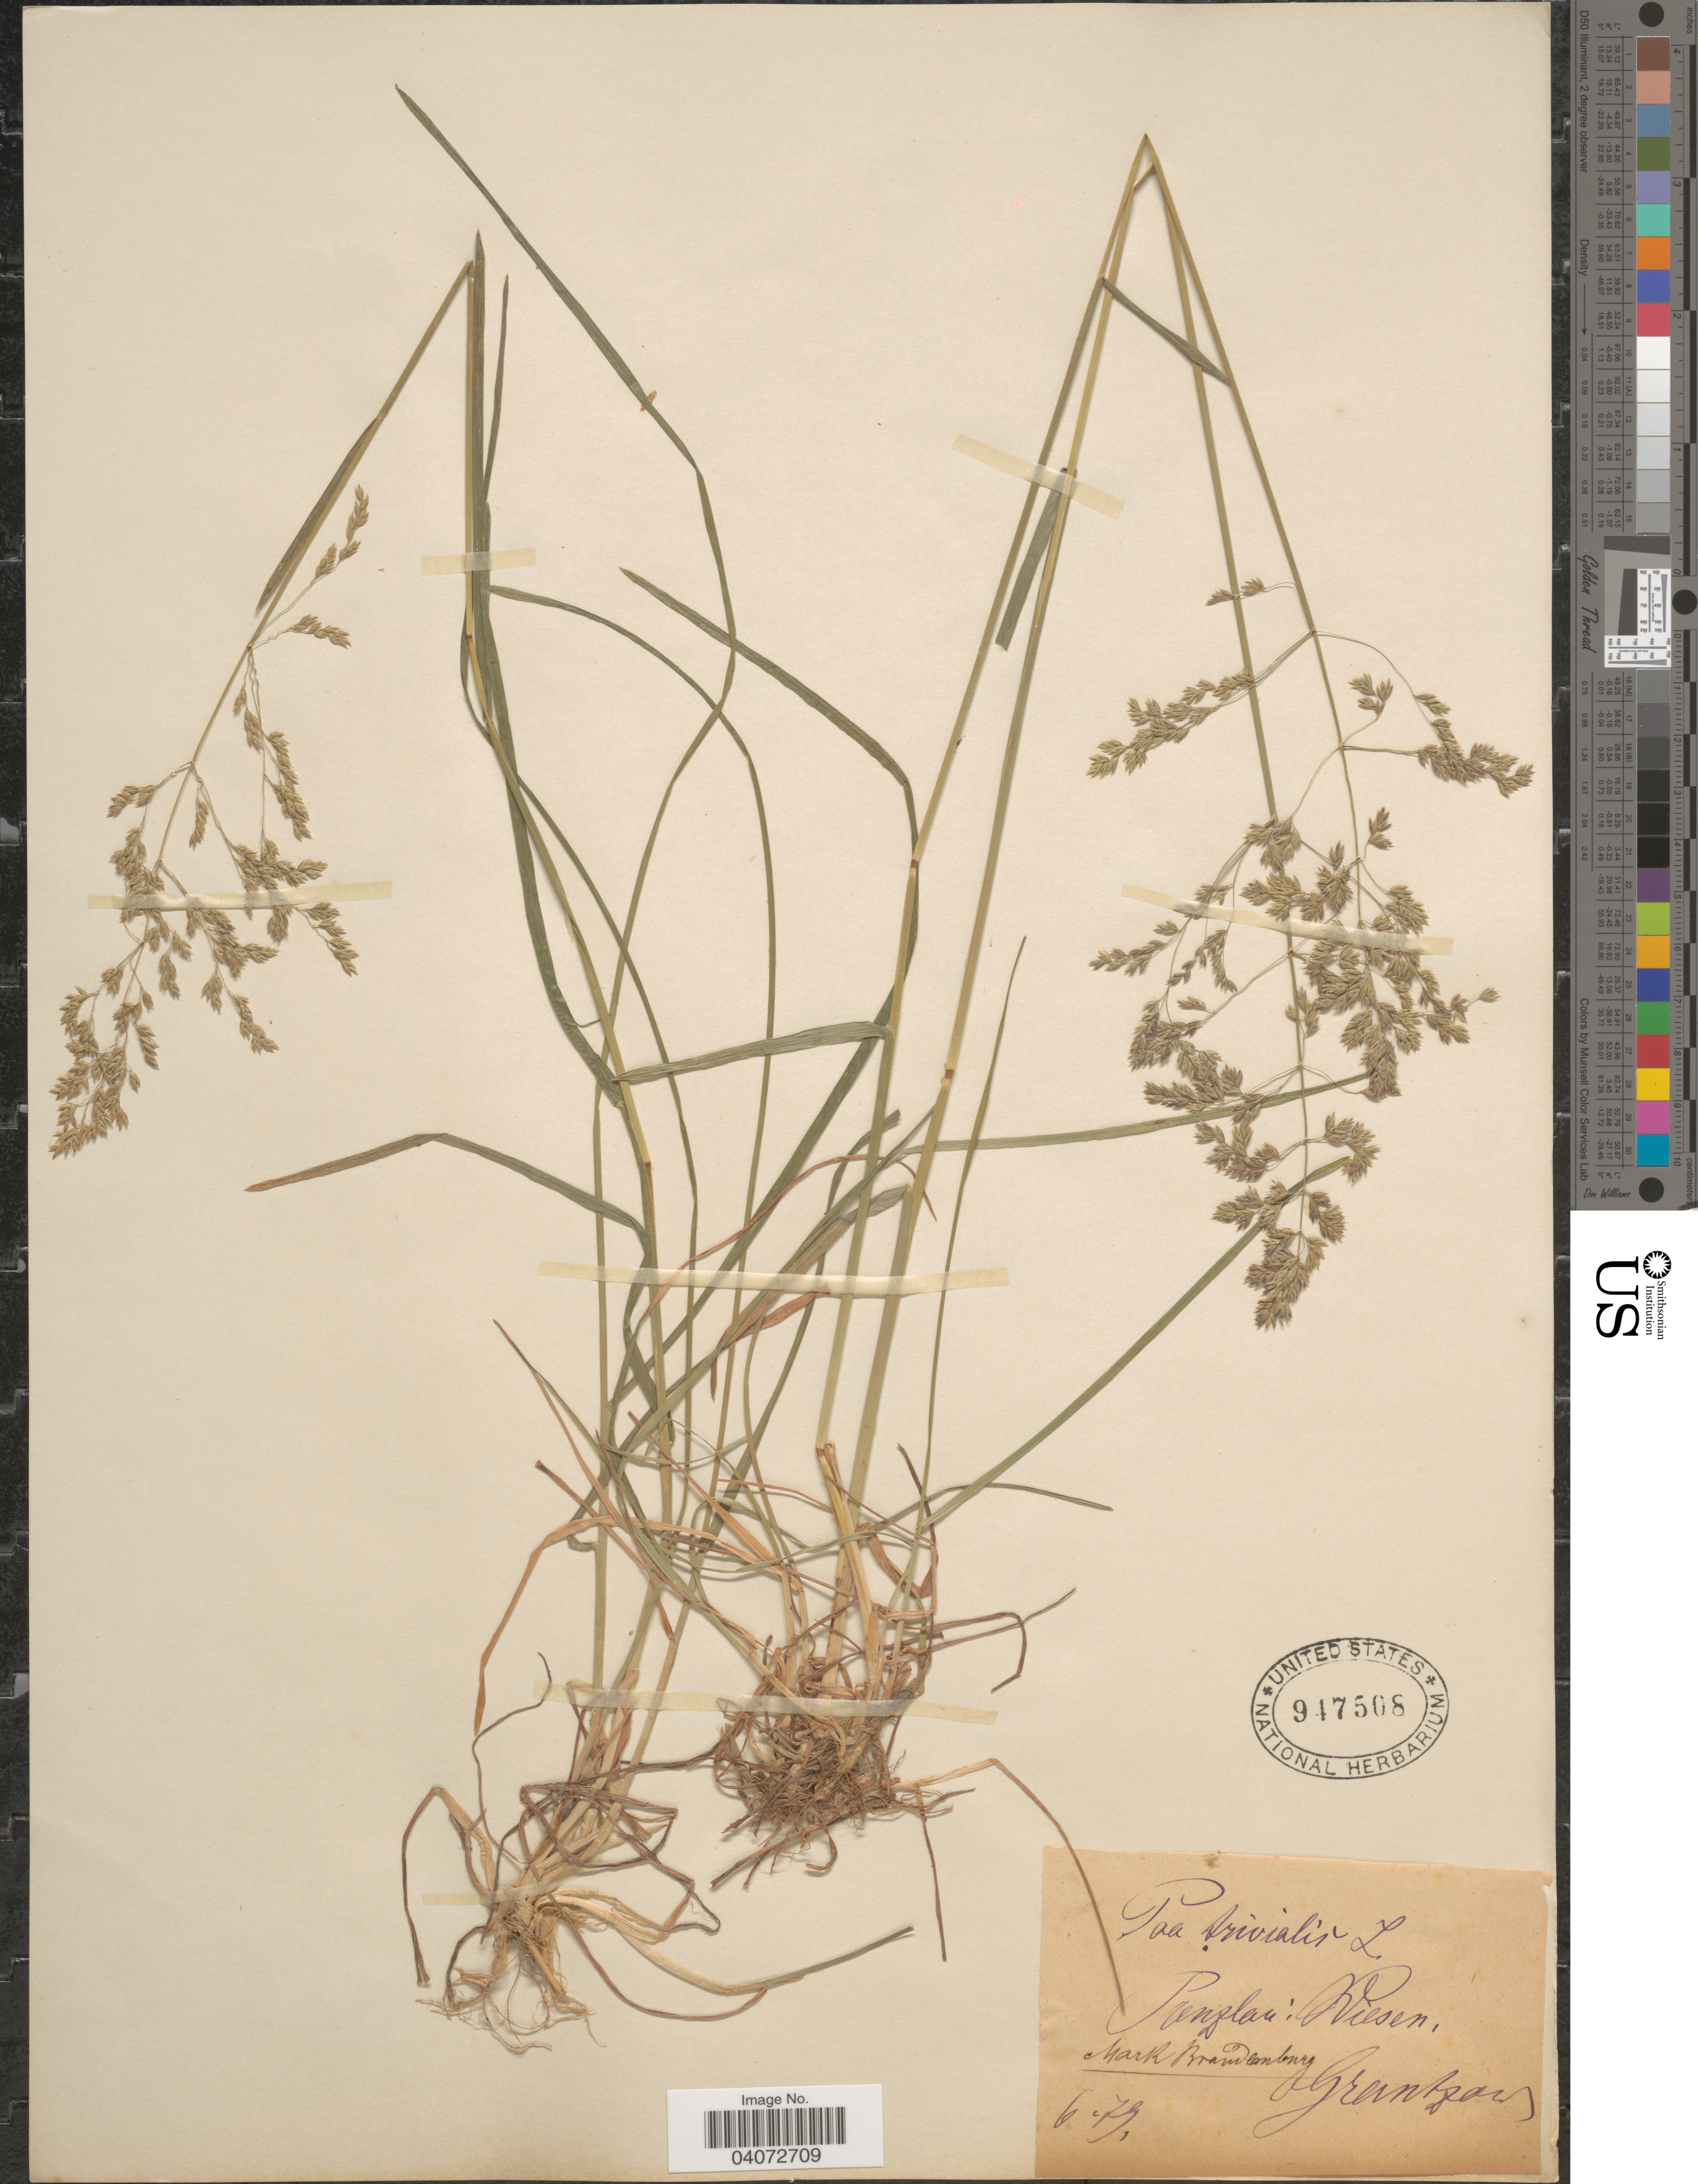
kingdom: Plantae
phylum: Tracheophyta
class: Liliopsida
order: Poales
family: Poaceae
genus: Poa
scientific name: Poa trivialis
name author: L.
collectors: Grantzow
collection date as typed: Transcribed d/m/y: /6/79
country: Germany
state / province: Brandenburg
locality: Mark Brandenburg. Prezlau: Wiesen.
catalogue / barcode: US 947508